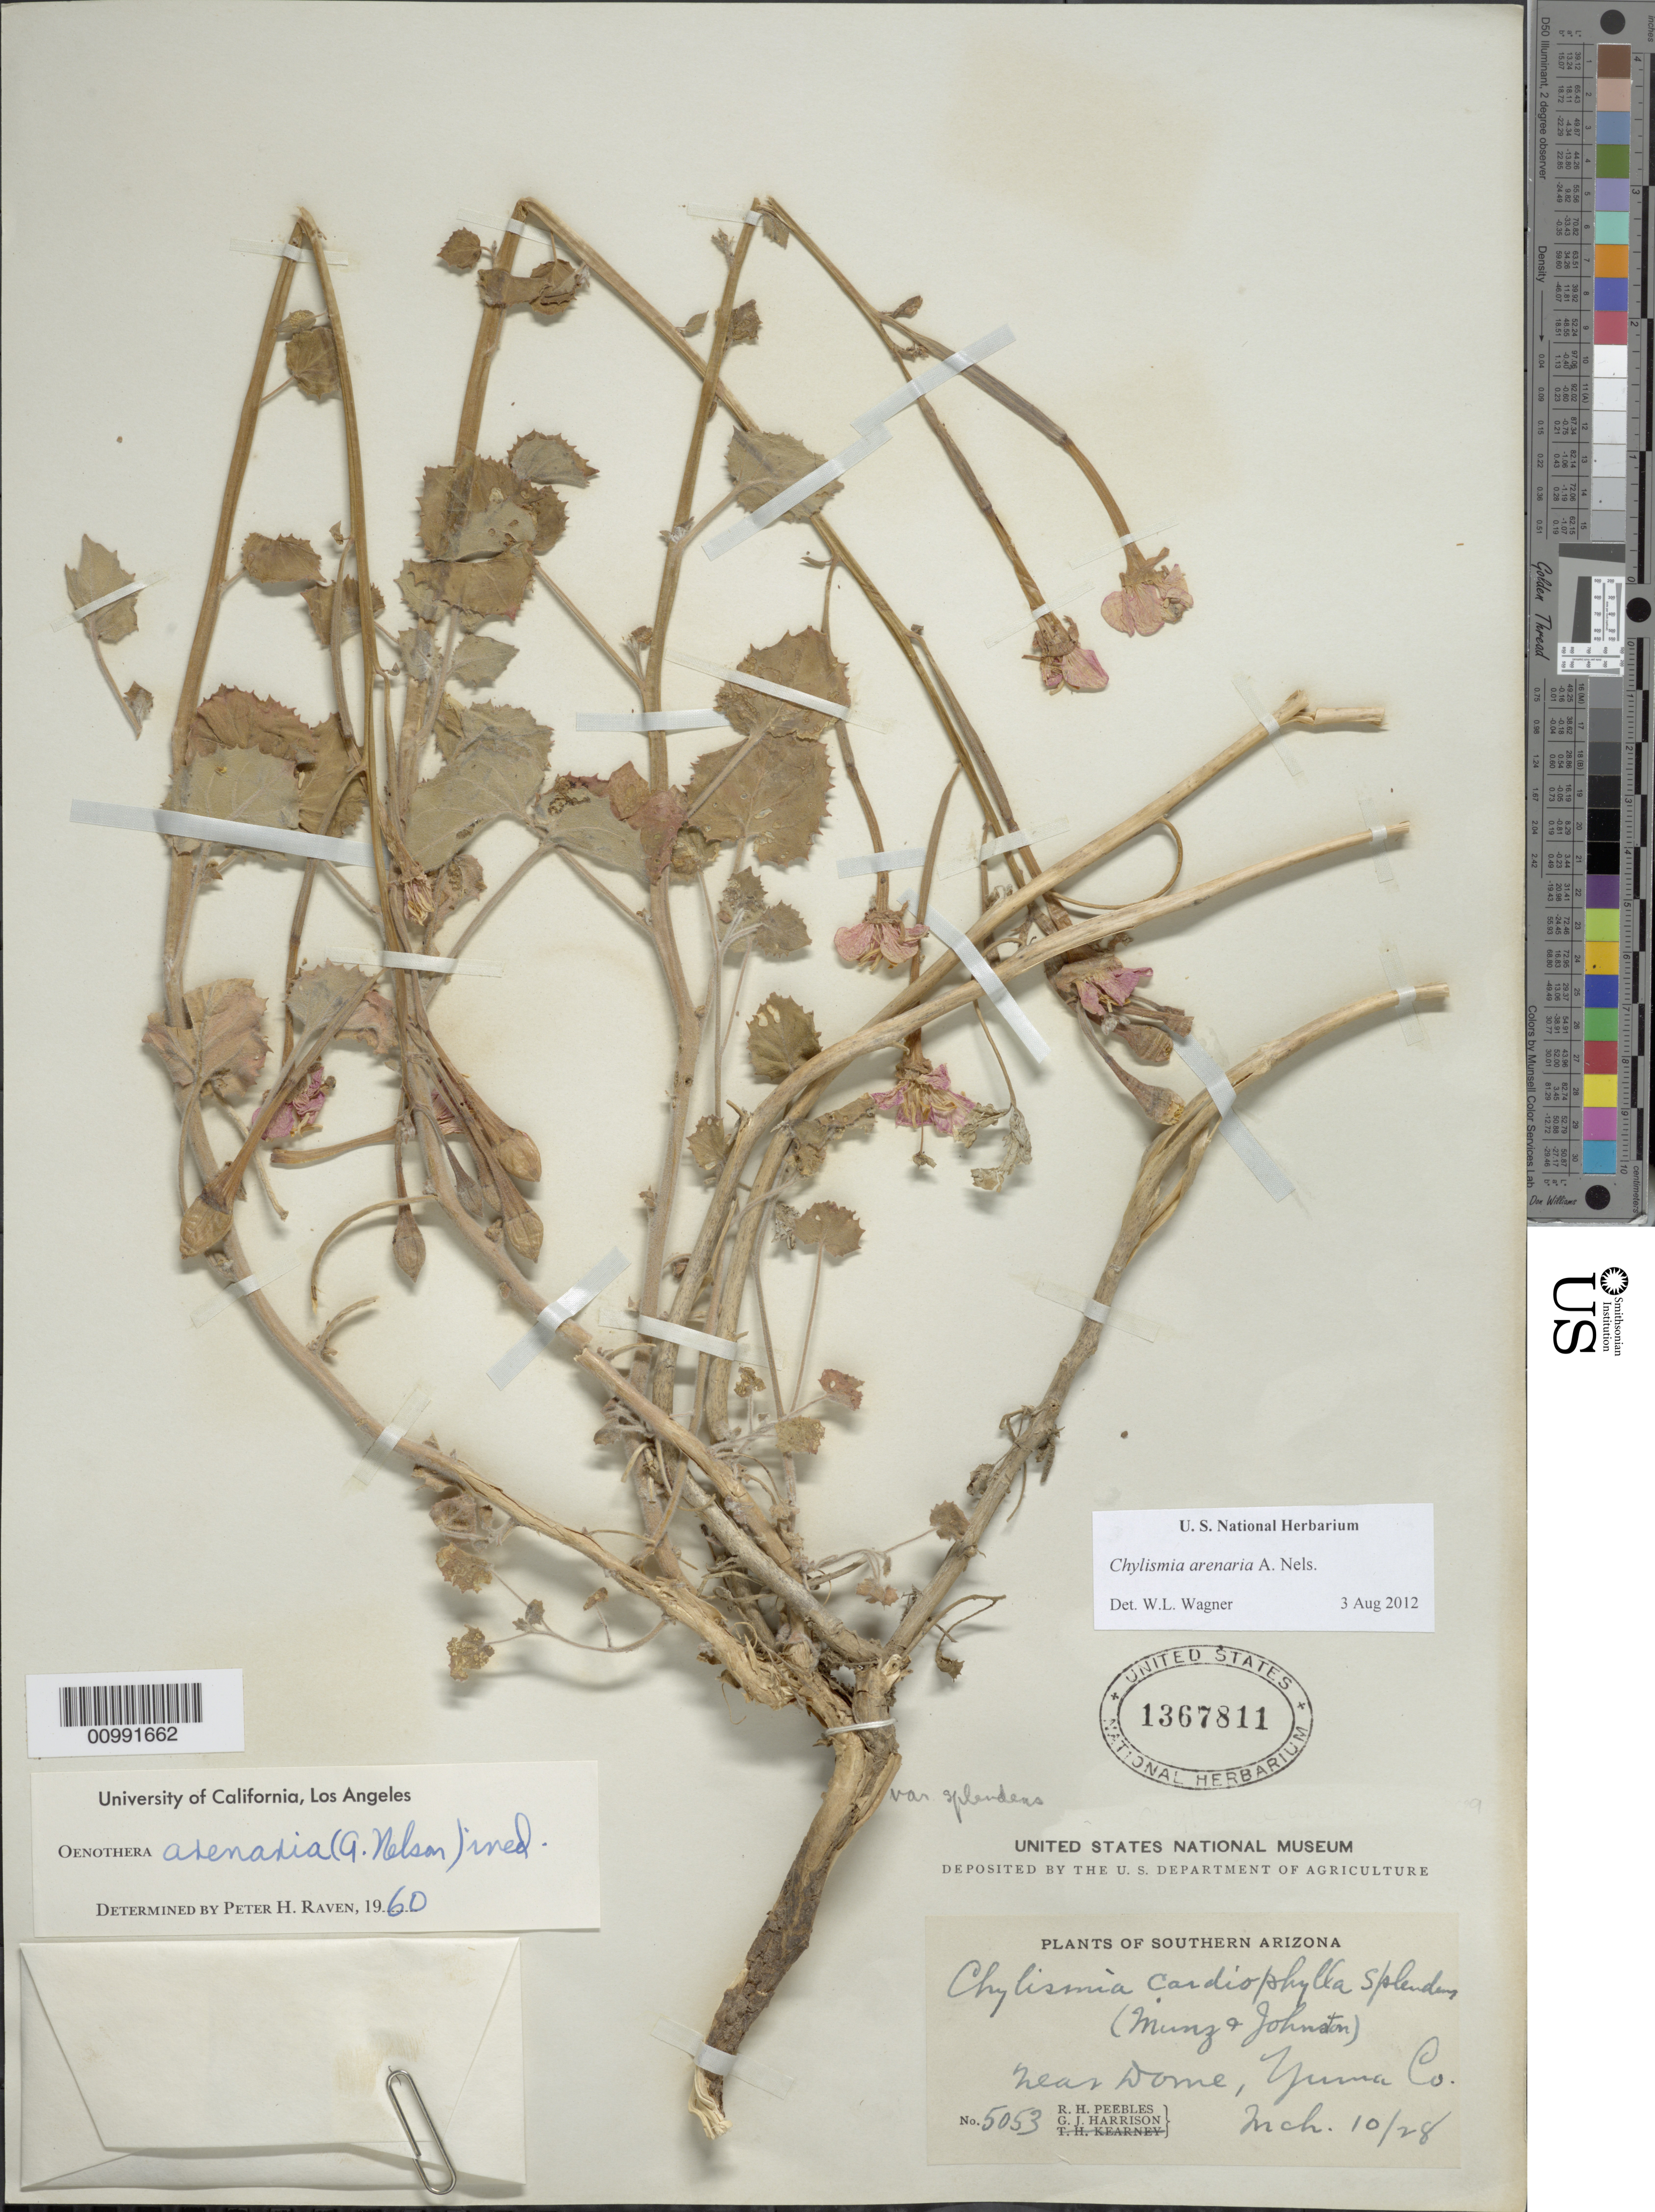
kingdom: Plantae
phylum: Tracheophyta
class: Magnoliopsida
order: Myrtales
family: Onagraceae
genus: Chylismia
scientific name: Chylismia arenaria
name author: A. Nelson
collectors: R. H. Peebles & G. J. Harrison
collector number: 5053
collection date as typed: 10 Mar 1928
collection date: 1928-03-10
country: United States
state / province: Arizona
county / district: Yuma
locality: Near Dome.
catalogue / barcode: US 1367811